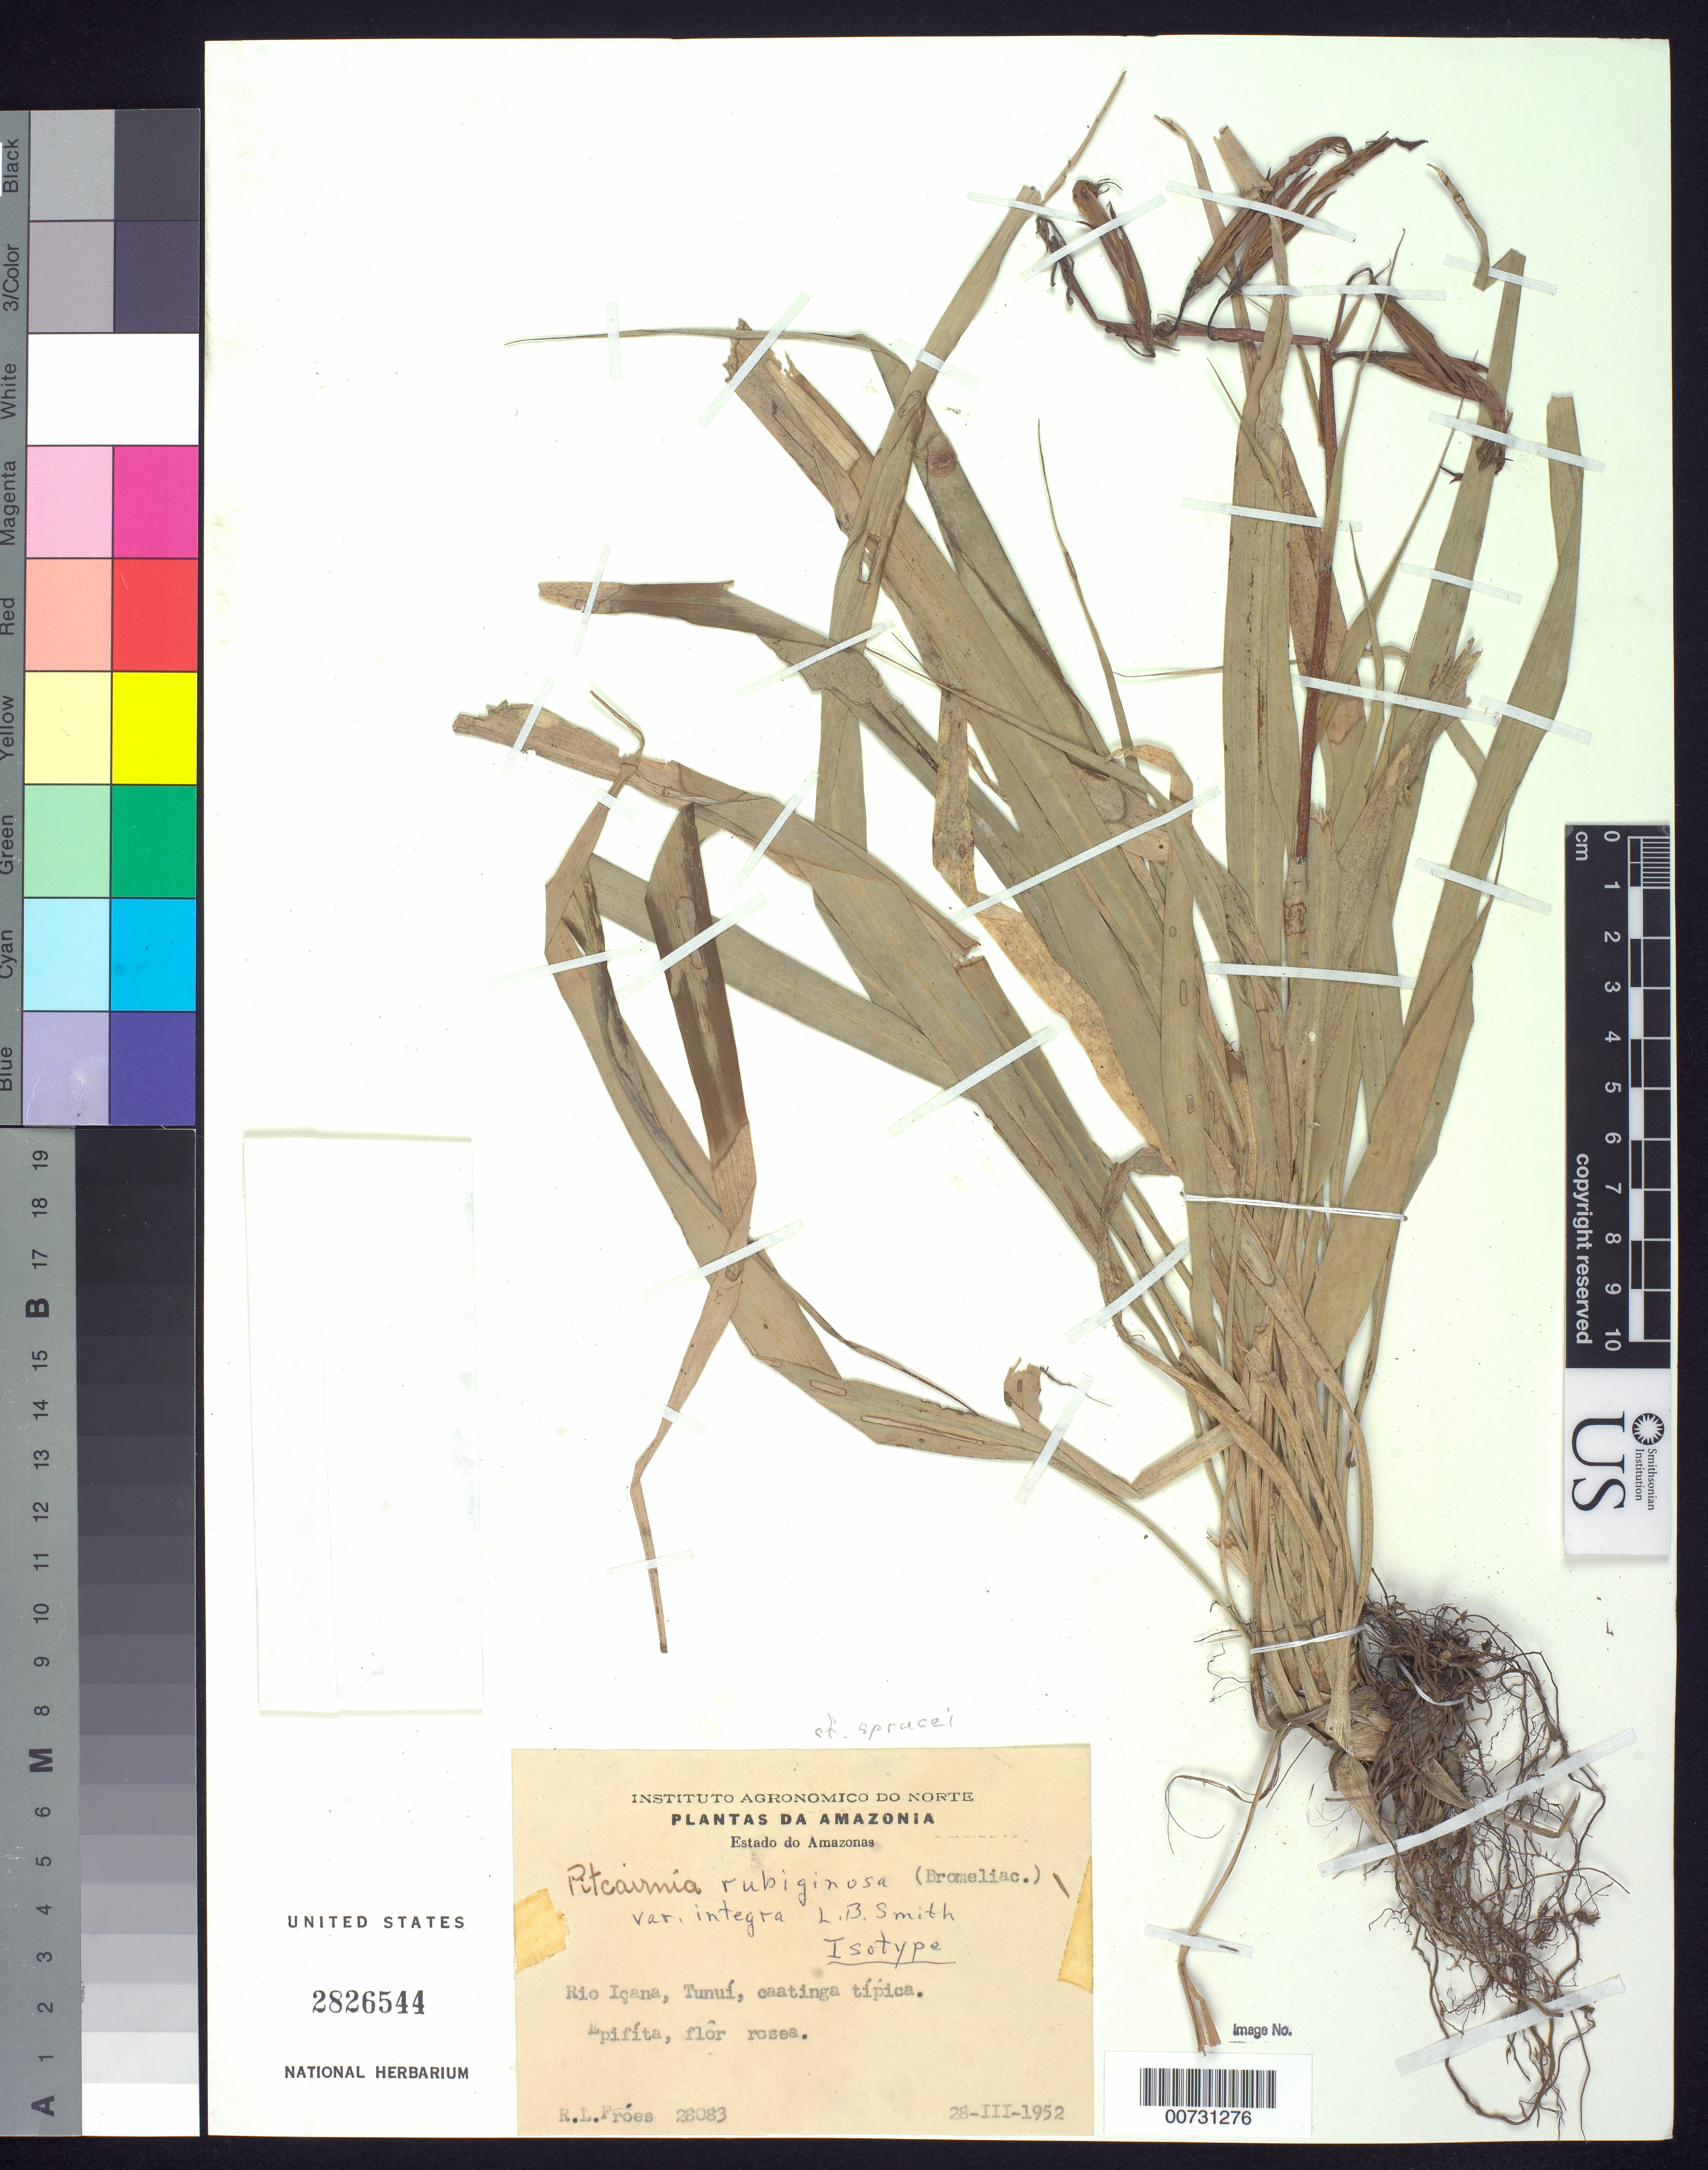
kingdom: Plantae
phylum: Tracheophyta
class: Liliopsida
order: Poales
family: Bromeliaceae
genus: Pitcairnia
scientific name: Pitcairnia rubiginosa var. integra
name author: L.B. Sm.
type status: Isotype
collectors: R. L. Fróes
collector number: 28083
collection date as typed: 28 Mar 1952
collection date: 1952-03-28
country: Brazil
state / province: Amazonas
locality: Rio Içana, Tunuí, caatinga típica.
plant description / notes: = Pepinia rubiginosa (Baker) G.S. Varad. & Gilmartin? (var. integra not synonymized or transferred)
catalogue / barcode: US 2826544